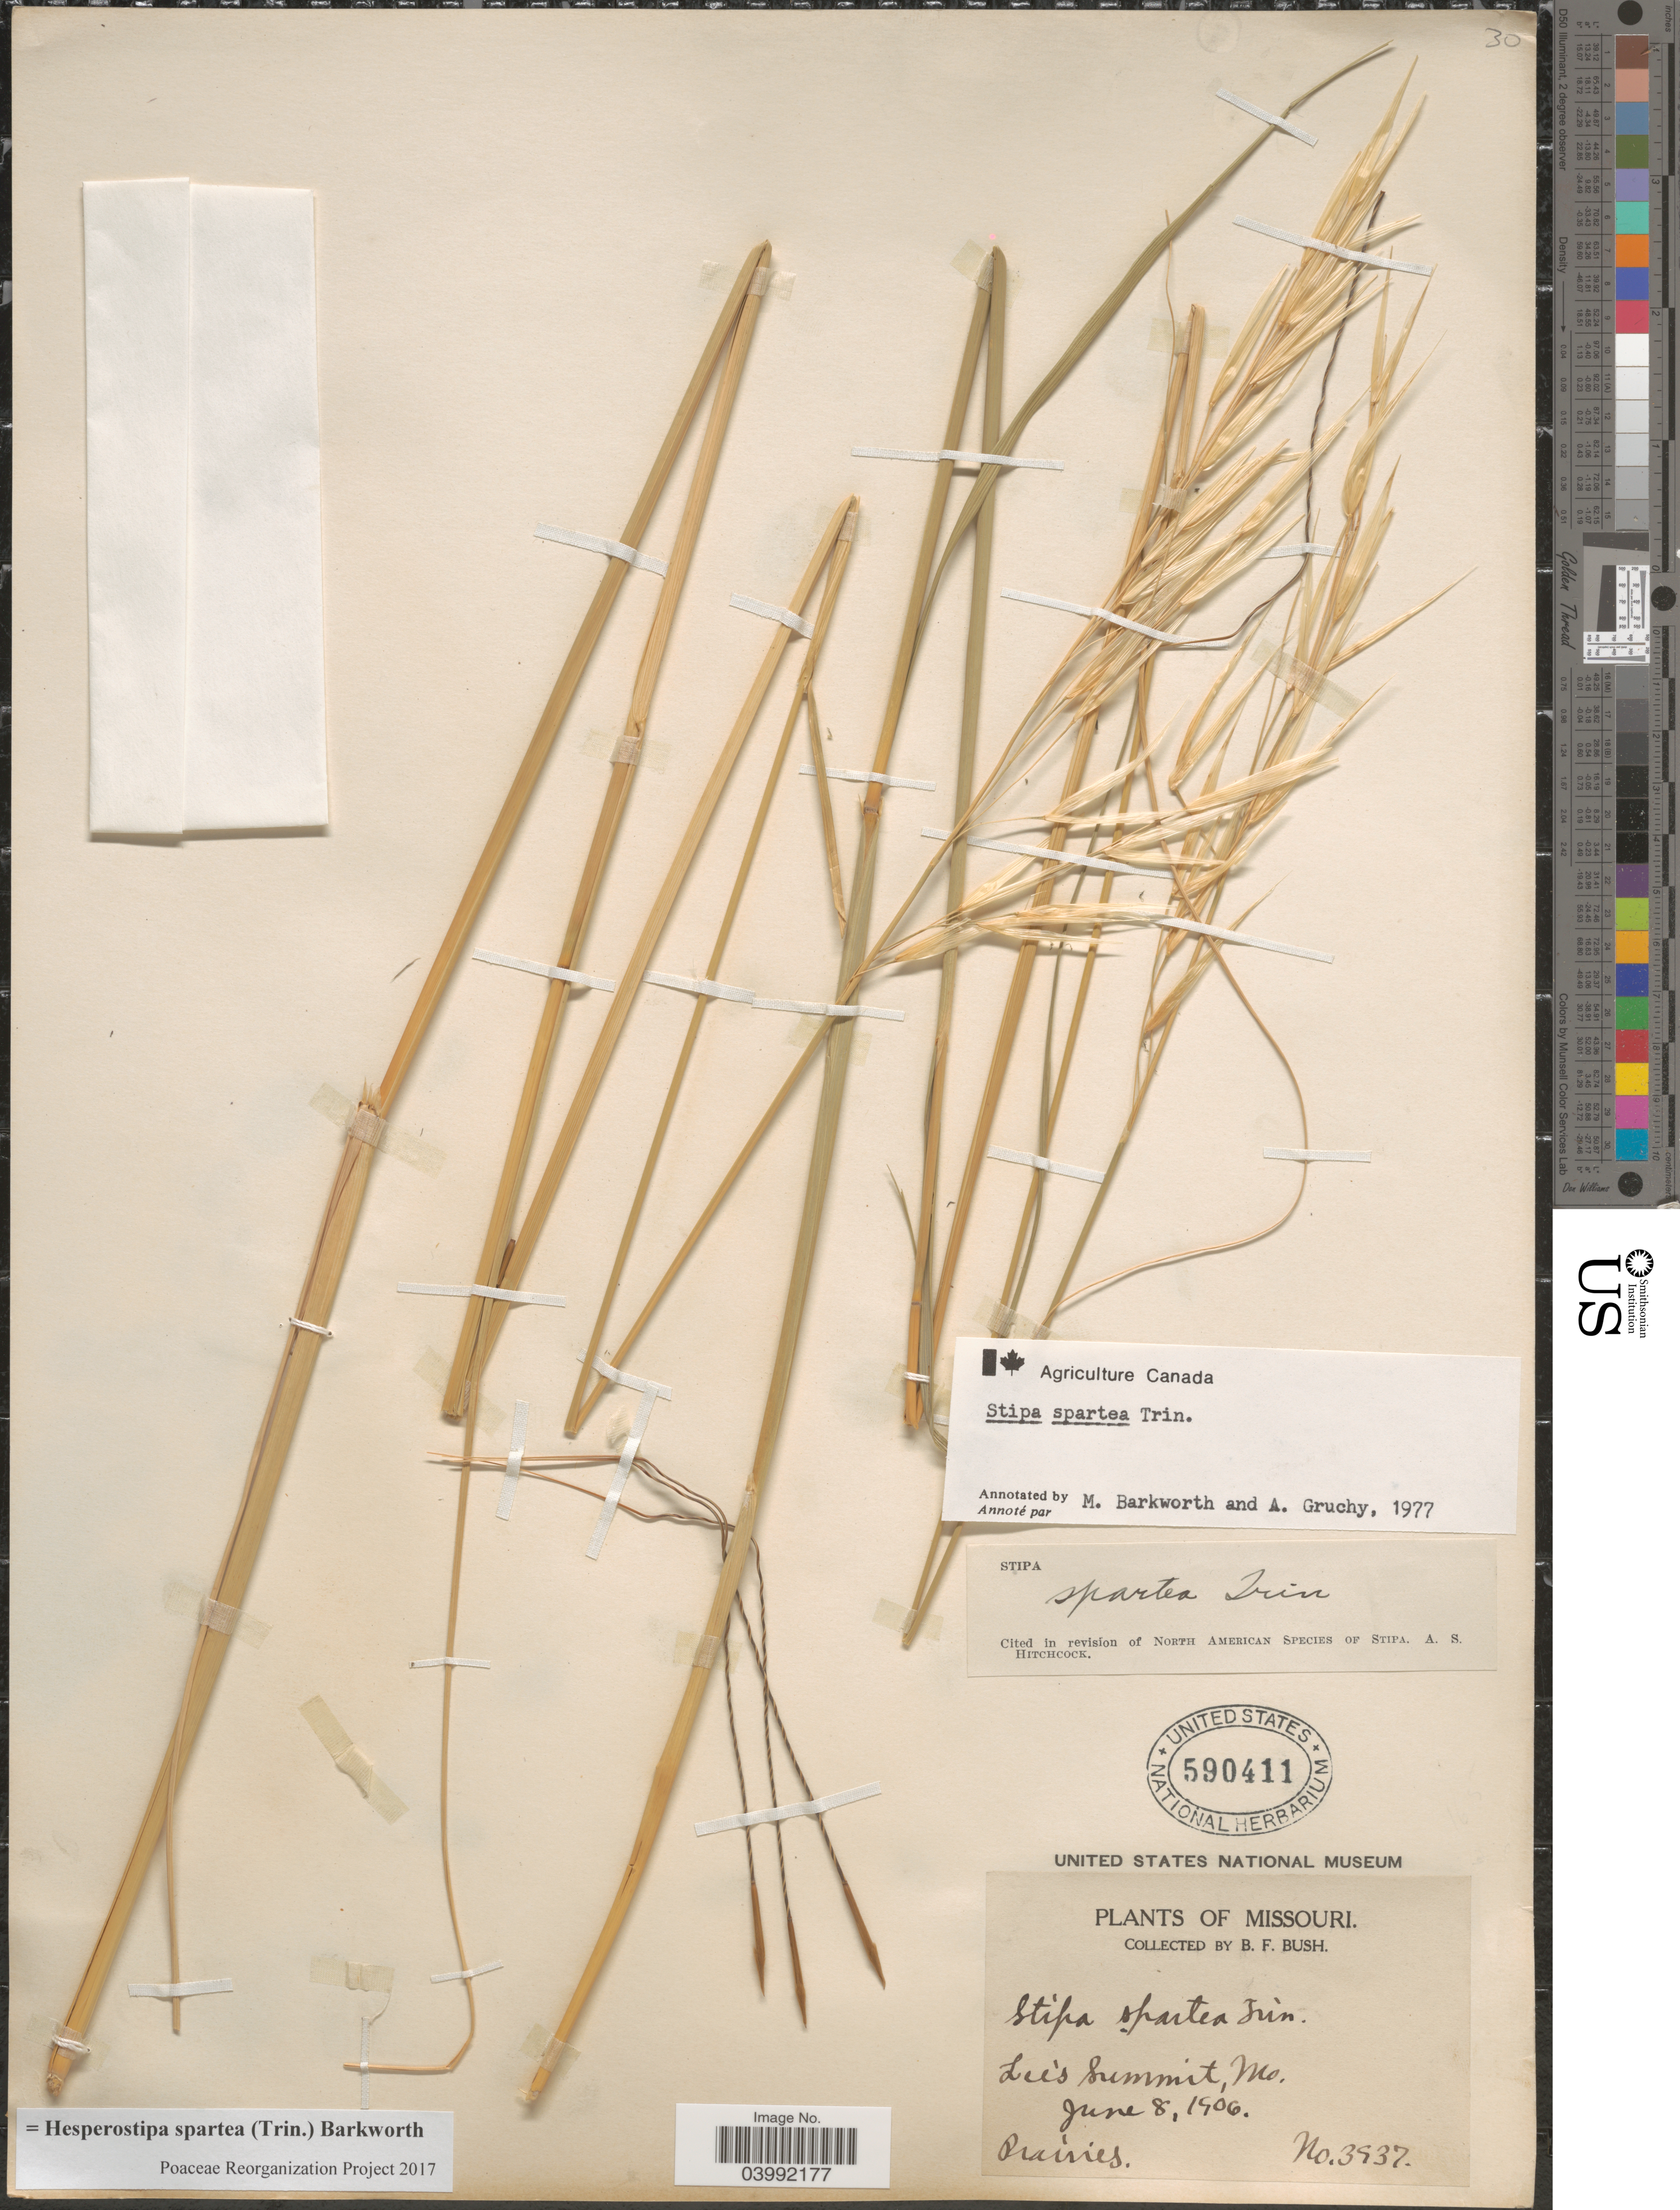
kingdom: Plantae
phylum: Tracheophyta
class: Liliopsida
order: Poales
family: Poaceae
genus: Hesperostipa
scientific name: Hesperostipa spartea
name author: (Trin.) Barkworth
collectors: B. F. Bush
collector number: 3937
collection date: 1906-06-08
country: United States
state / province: Missouri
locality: Lee's Summit.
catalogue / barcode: US 590411